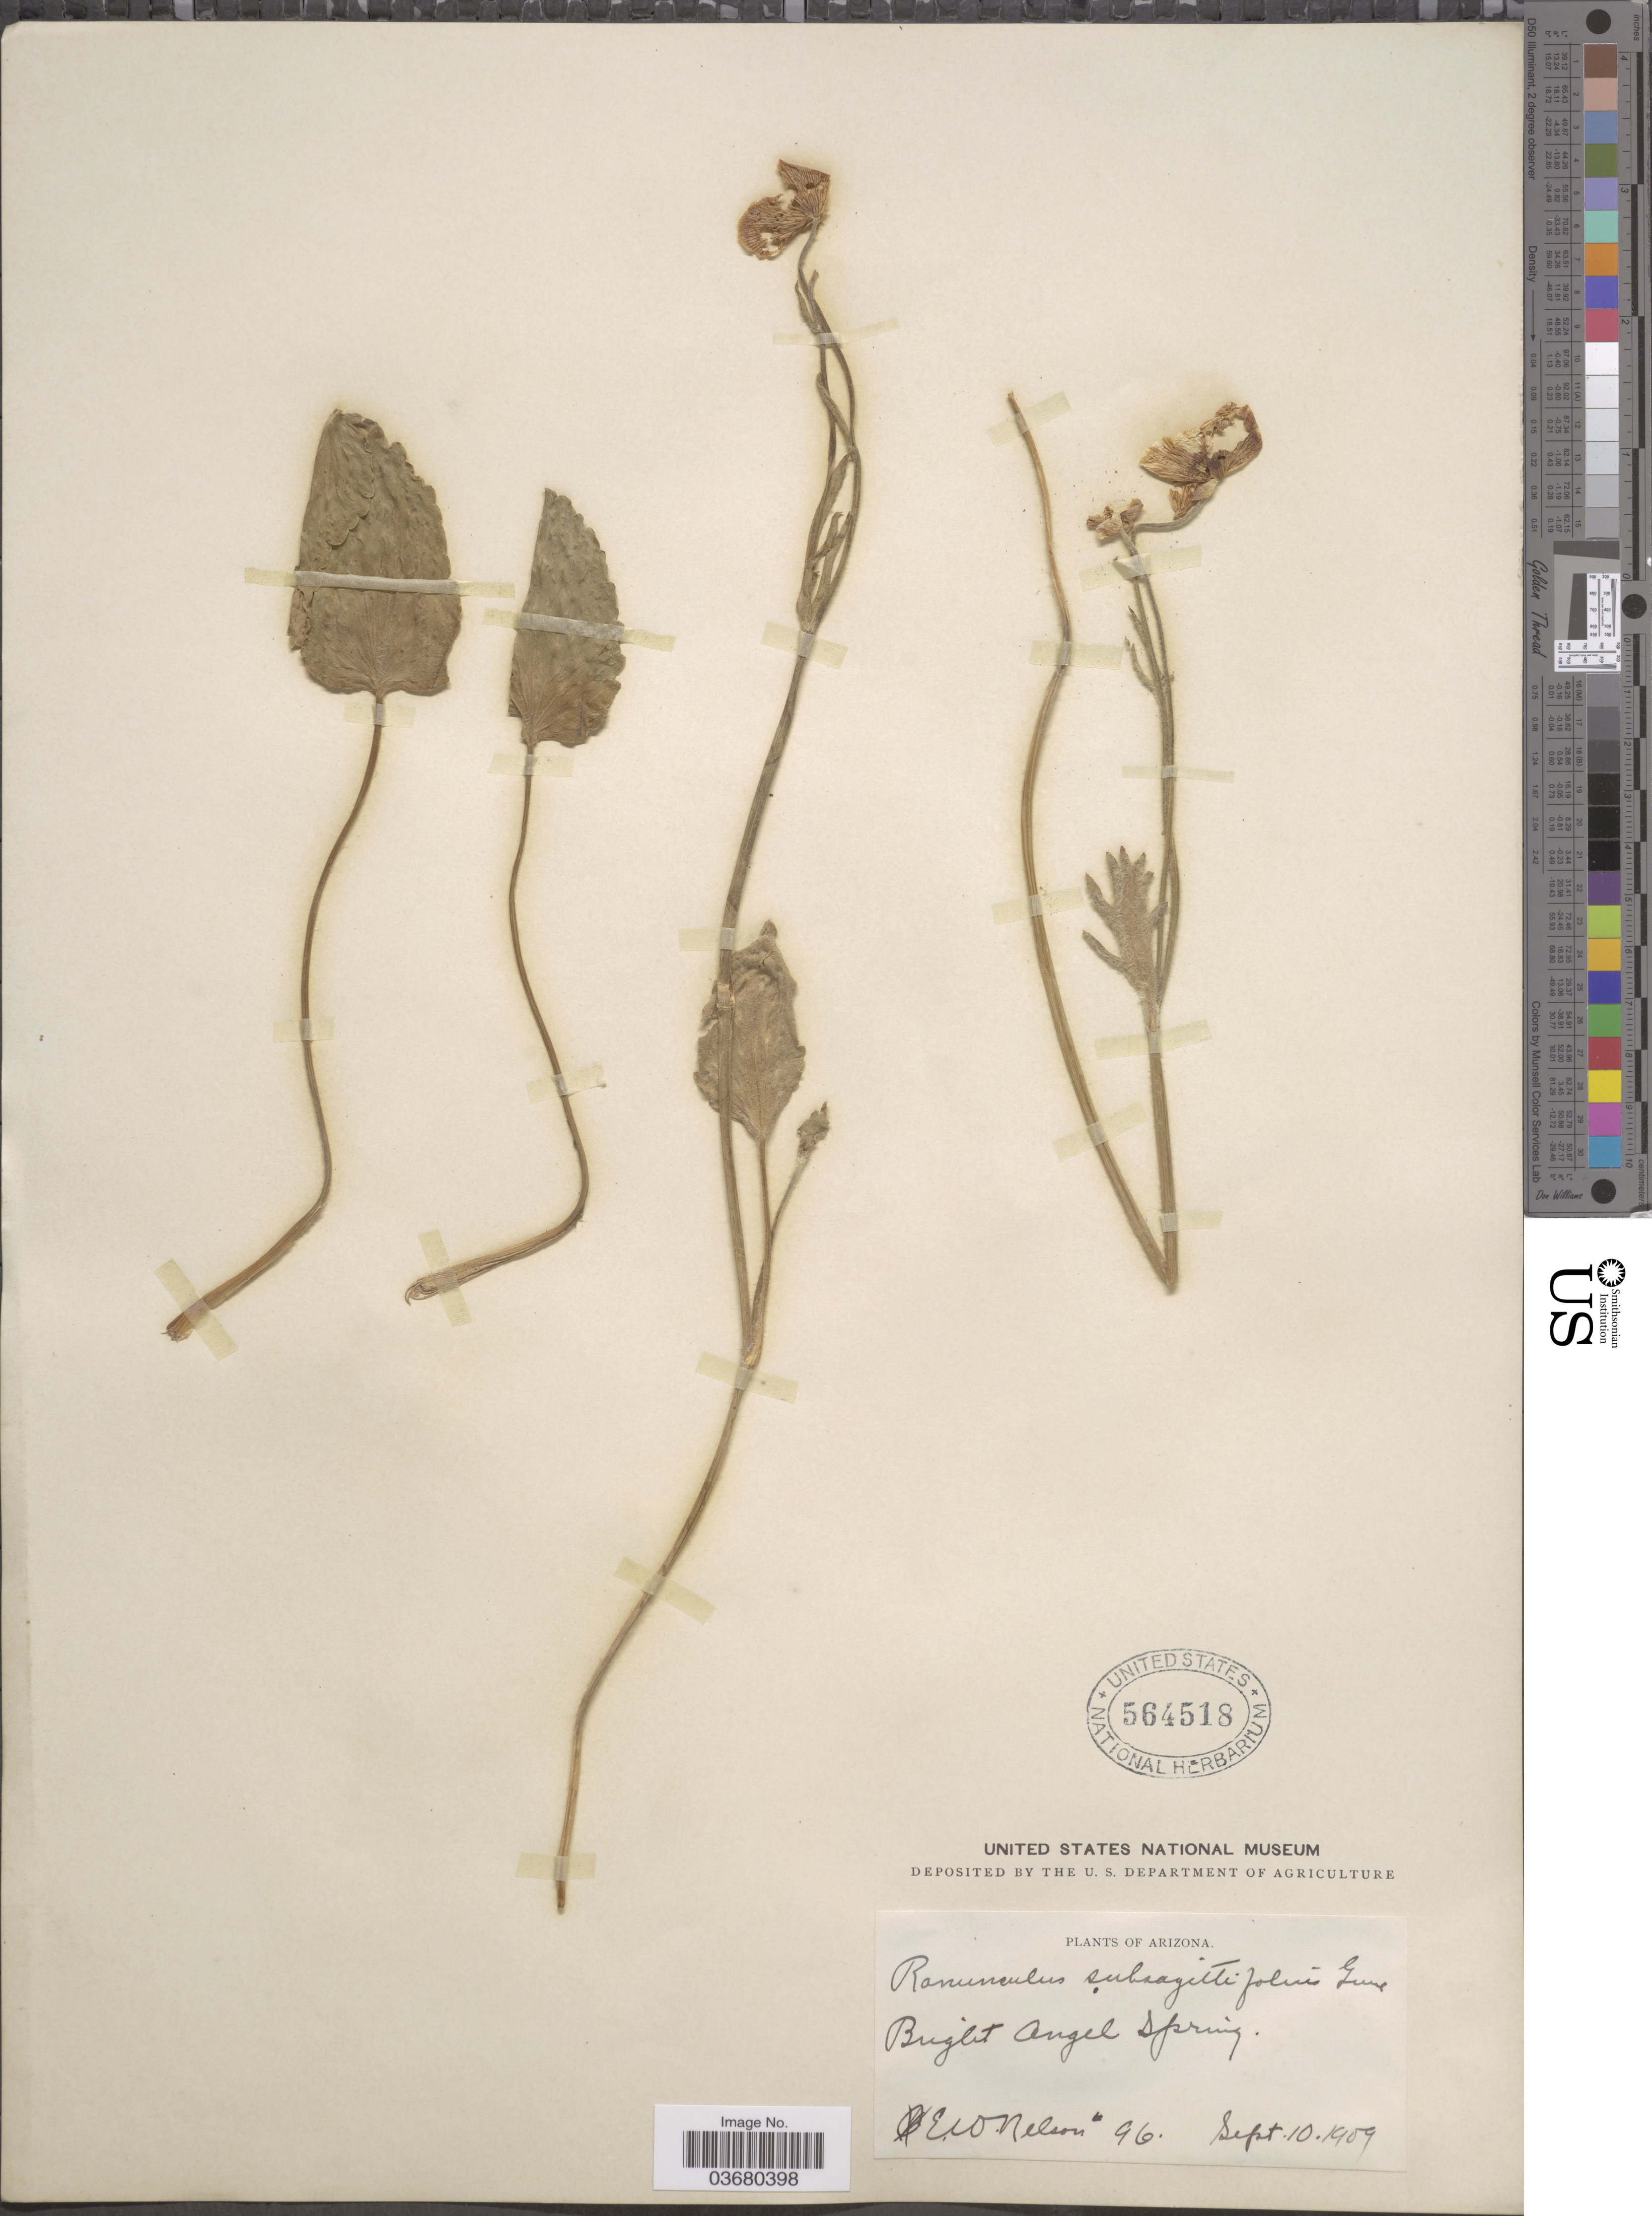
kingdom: Plantae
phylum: Tracheophyta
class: Magnoliopsida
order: Ranunculales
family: Ranunculaceae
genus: Ranunculus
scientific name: Ranunculus cardiophyllus var. subsagittatus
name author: (A. Gray) L.D. Benson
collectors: E. C. Nelson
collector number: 96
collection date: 1909-09-10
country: United States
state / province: Arizona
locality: Buglit Angel Spring.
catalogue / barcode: US 564518